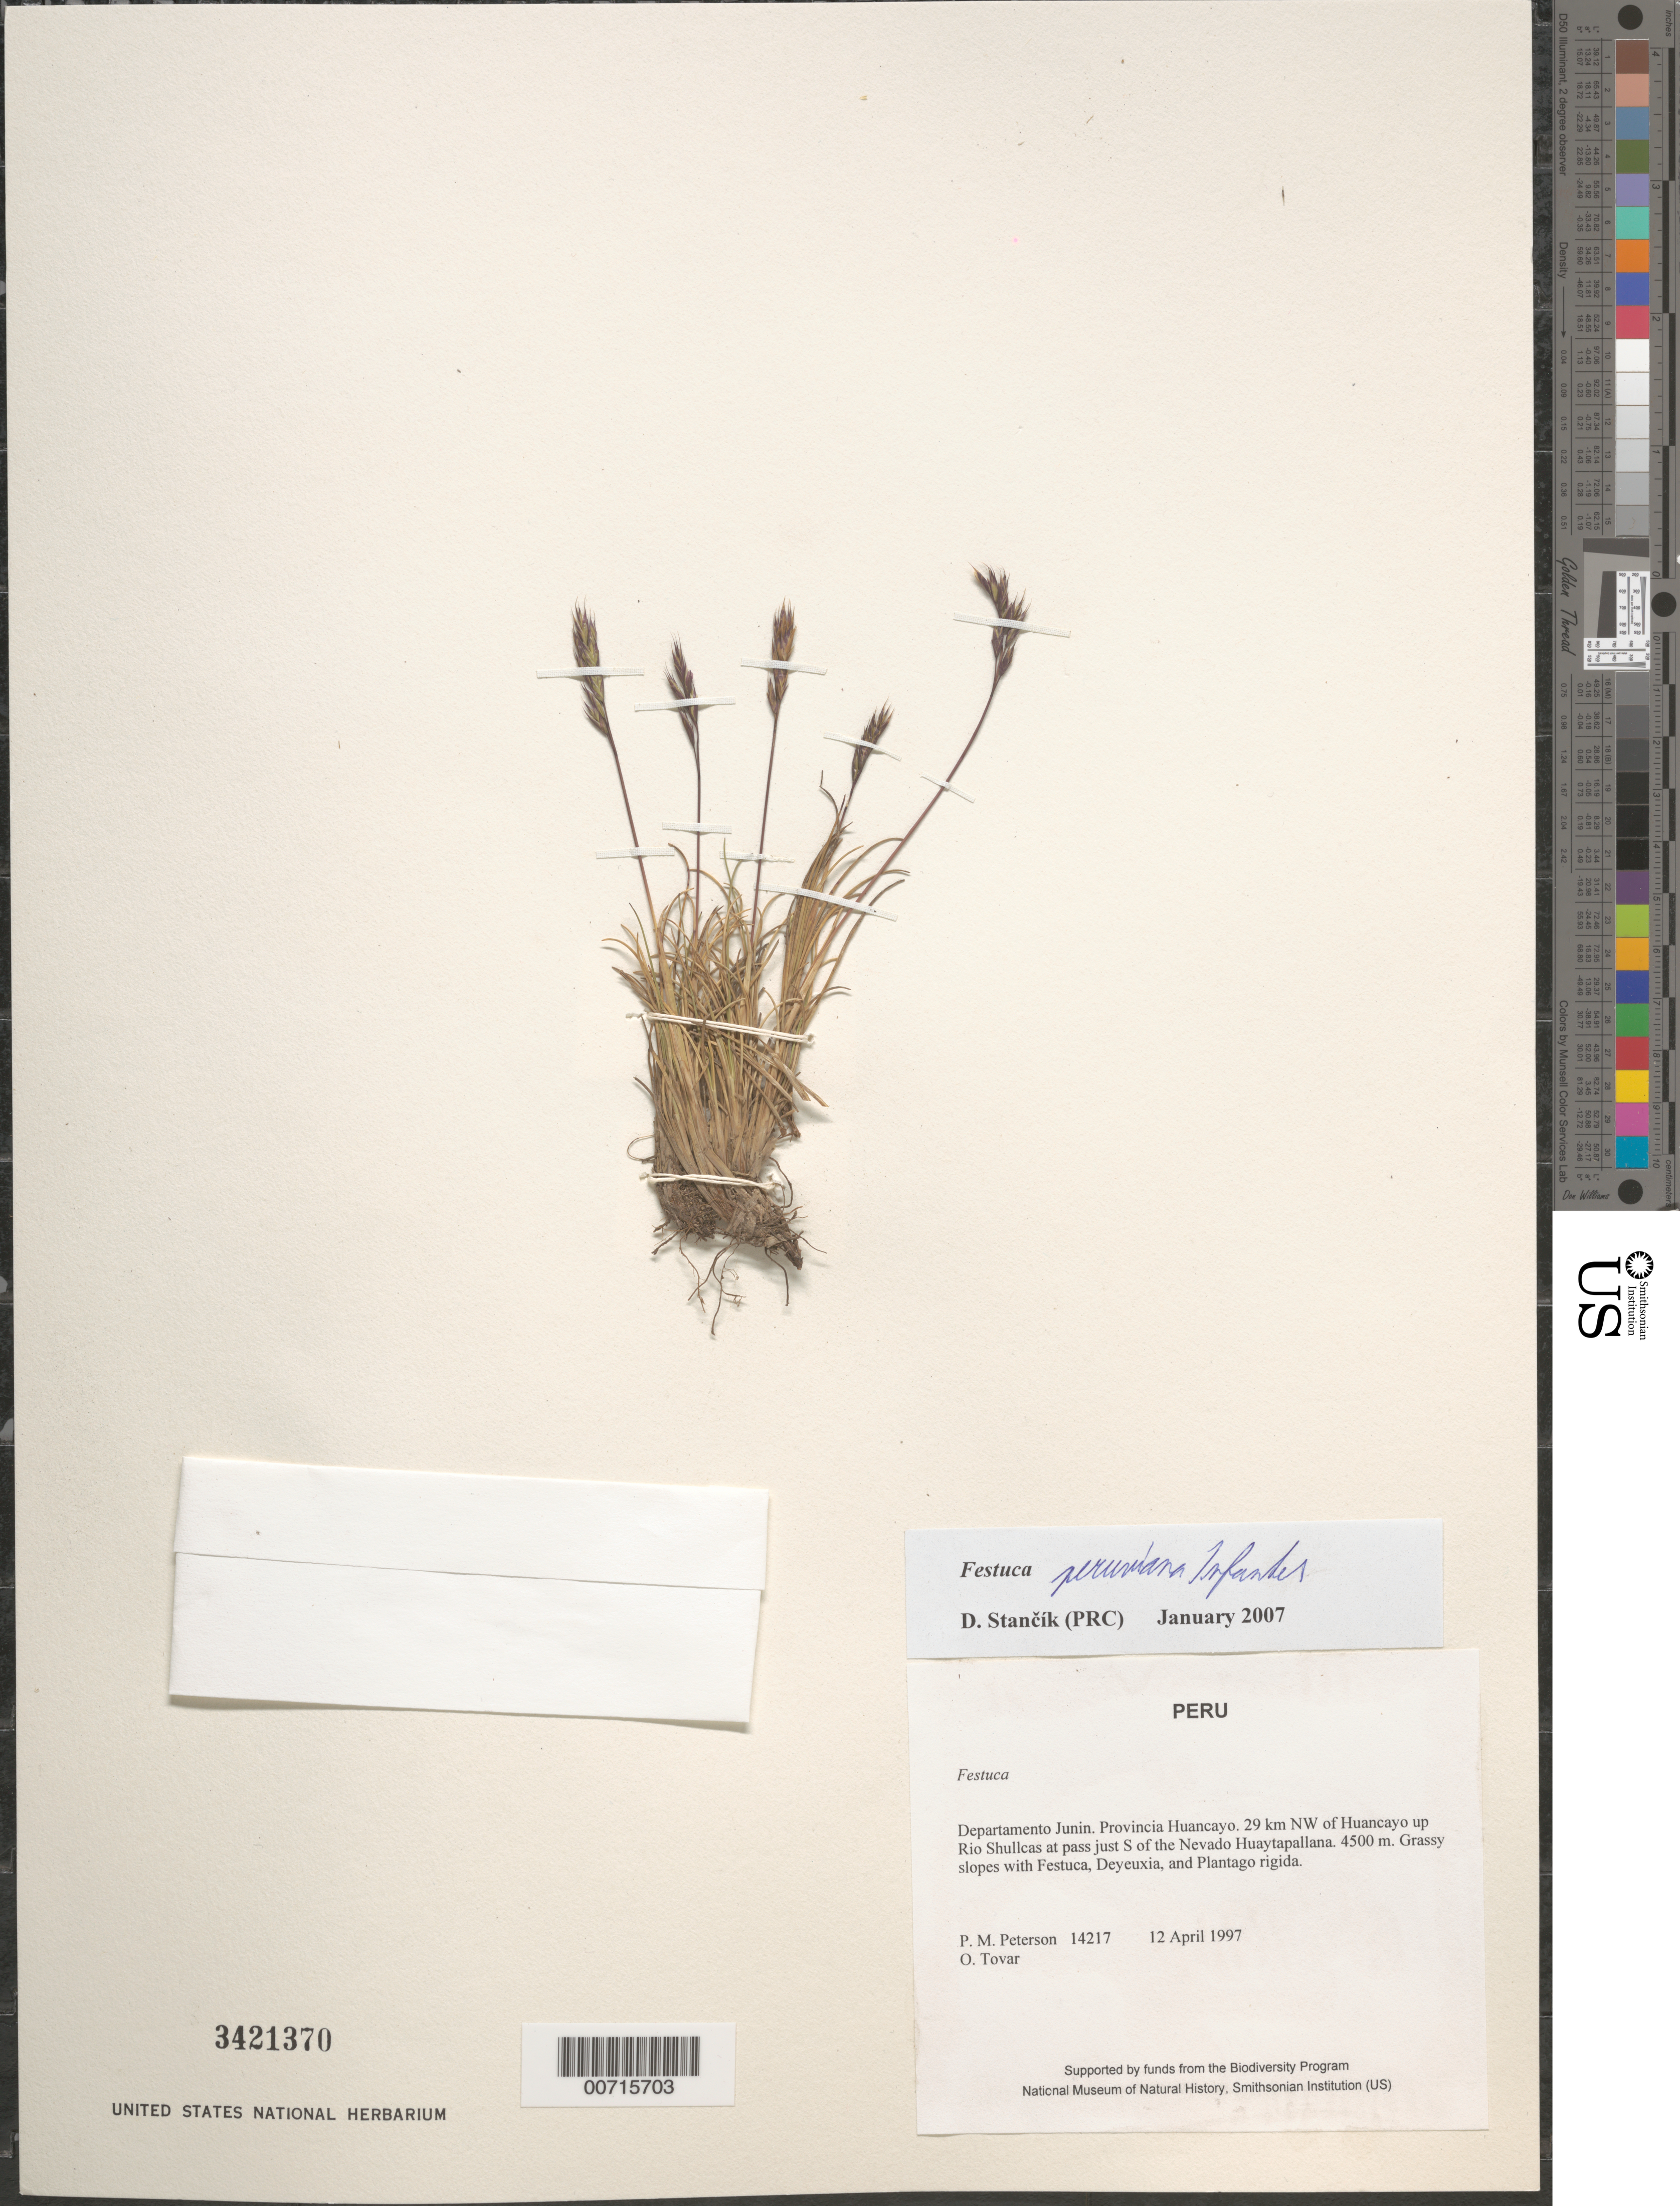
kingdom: Plantae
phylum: Tracheophyta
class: Liliopsida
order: Poales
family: Poaceae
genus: Festuca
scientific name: Festuca peruviana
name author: Infantes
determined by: Stancik, D.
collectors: P. M. Peterson & Ó. Tovar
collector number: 14217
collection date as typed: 12 Apr 1997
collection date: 1997-04-12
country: Peru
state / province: Junín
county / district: Huancayo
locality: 29 km NW of Huancayo up Rio Shullcas at pass just S of the Nevado Huaytapallana.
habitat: Grassy slopes with Festuca, Deyeuxia, and Plantago rigida.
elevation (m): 4500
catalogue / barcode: US 3421370